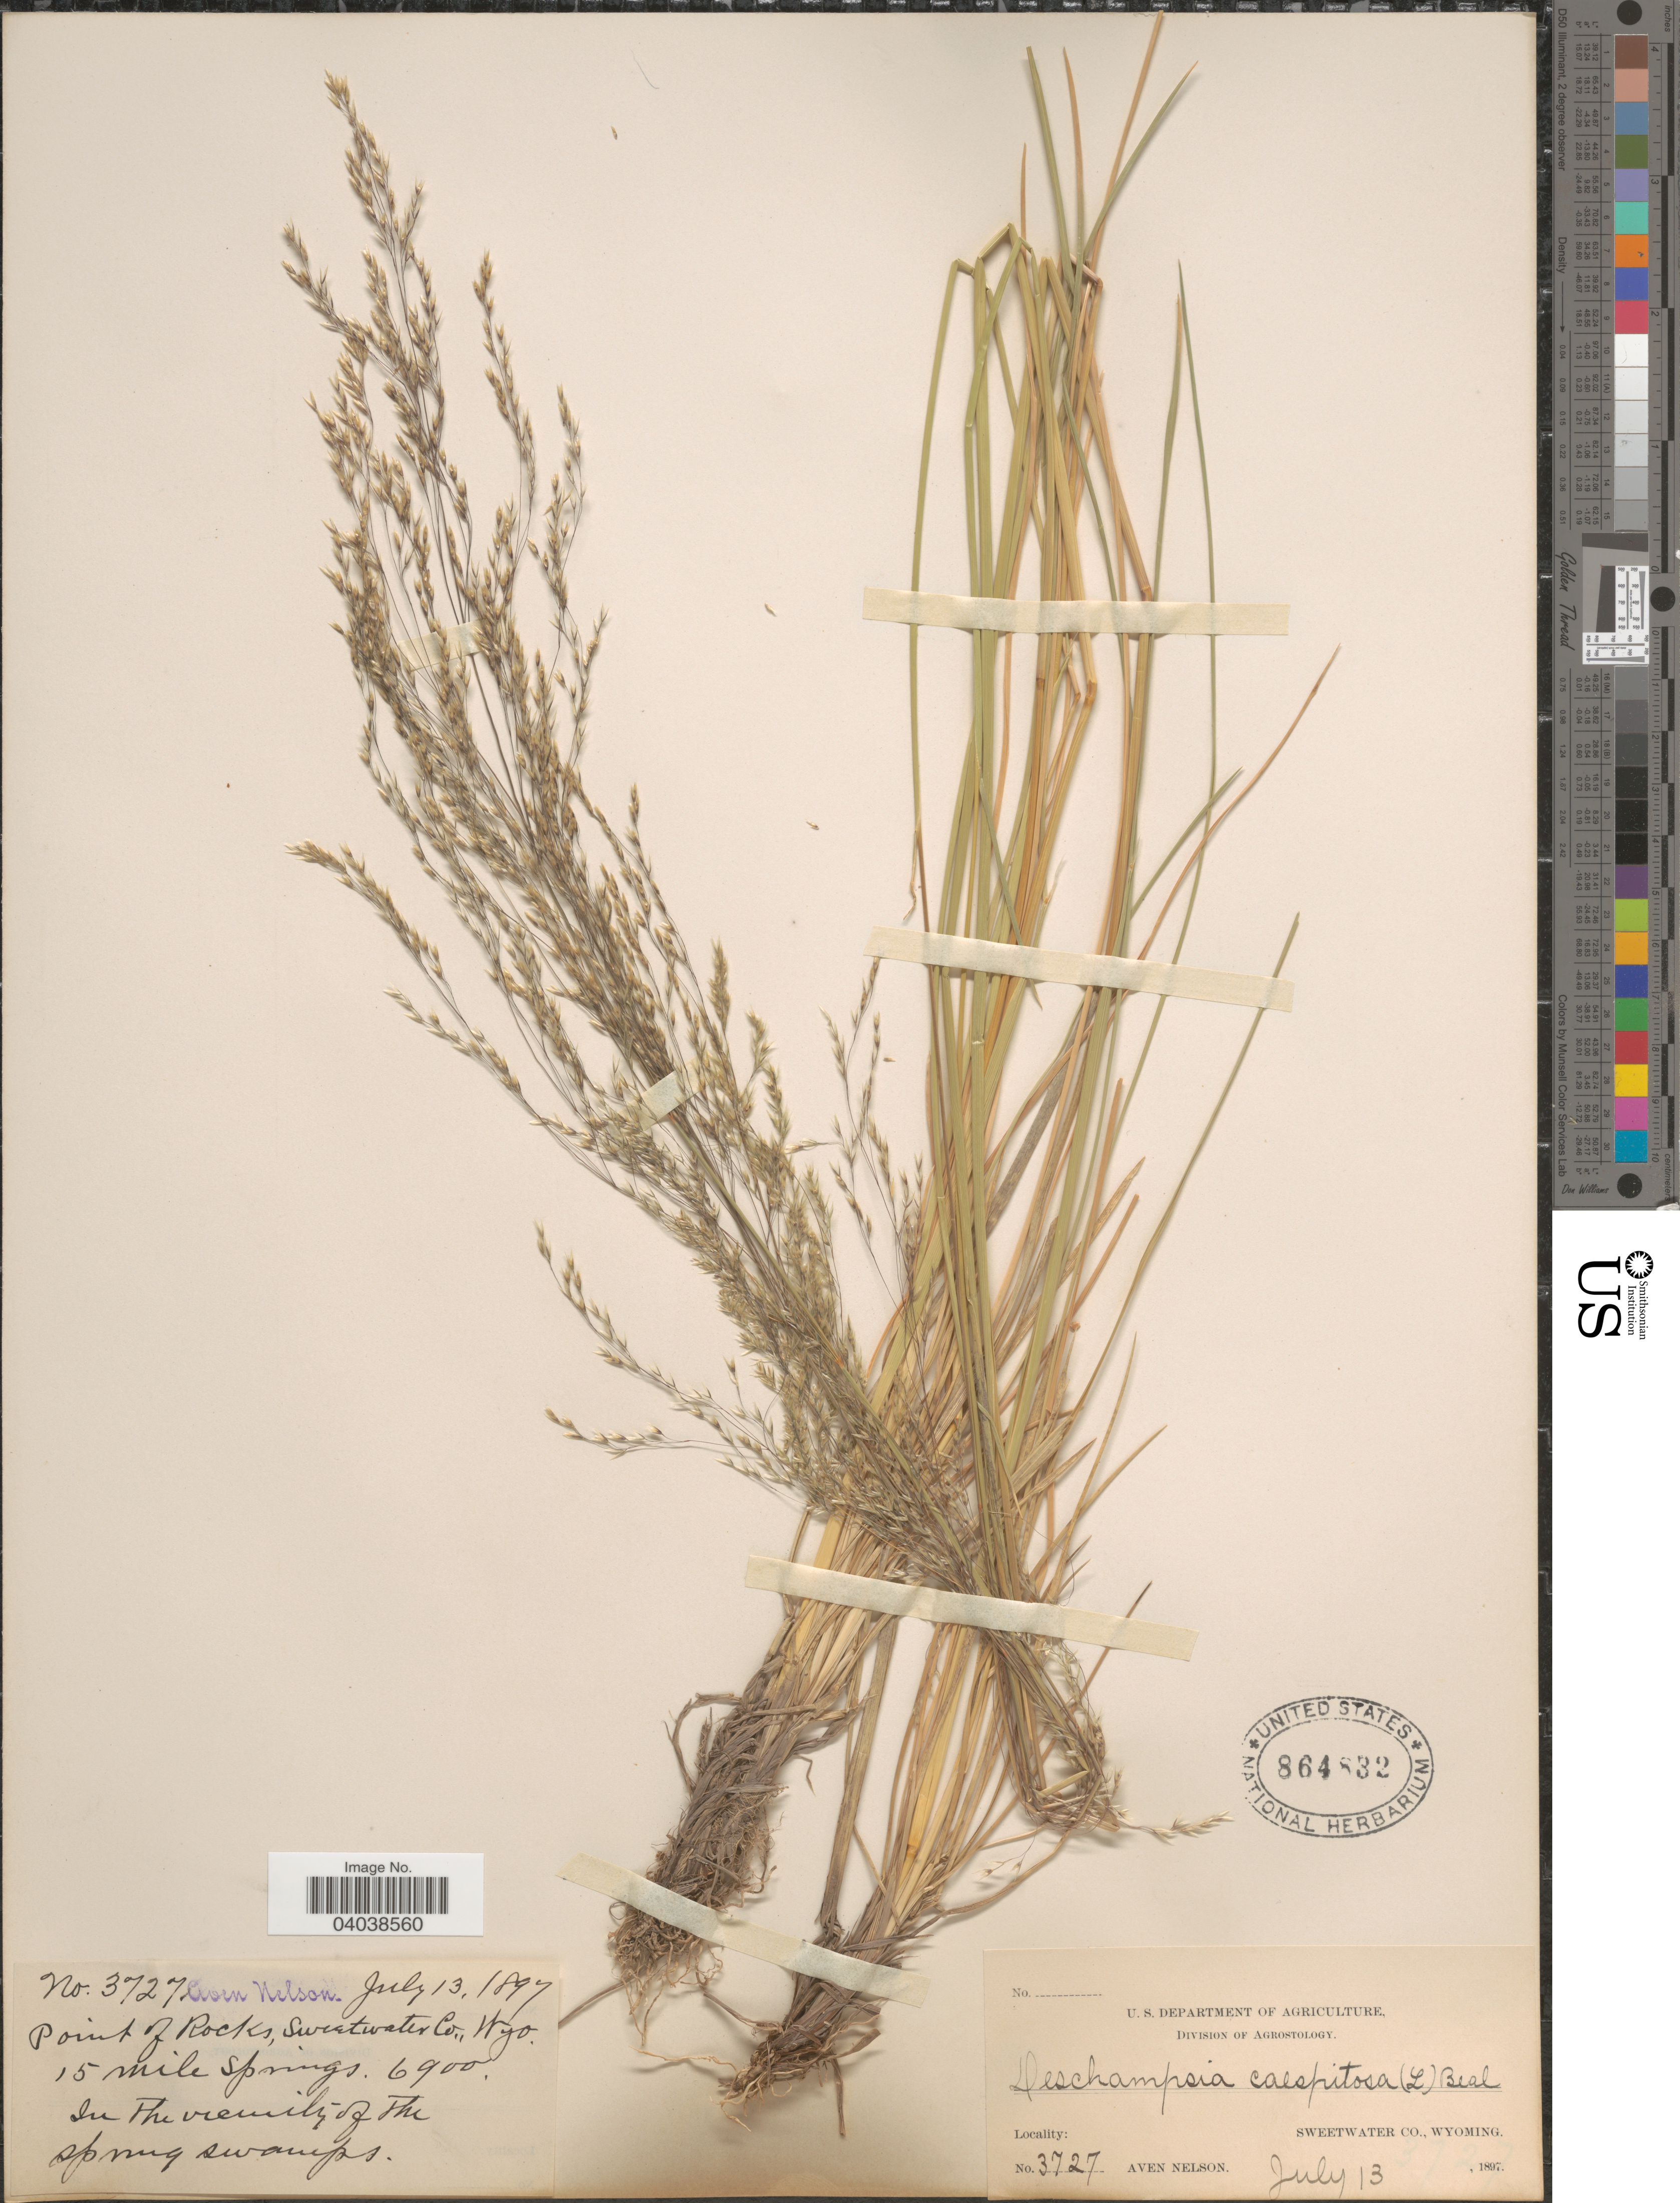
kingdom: Plantae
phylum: Tracheophyta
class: Liliopsida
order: Poales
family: Poaceae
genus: Deschampsia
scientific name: Deschampsia cespitosa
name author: (L.) P. Beauv.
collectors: A. Nelson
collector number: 3727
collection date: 1897-07-13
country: United States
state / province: Wyoming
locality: Point of Rocks, Sweetwater Co., 15 miles Springs. In the vicinity of the spring swamps.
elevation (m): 2103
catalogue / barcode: US 864832